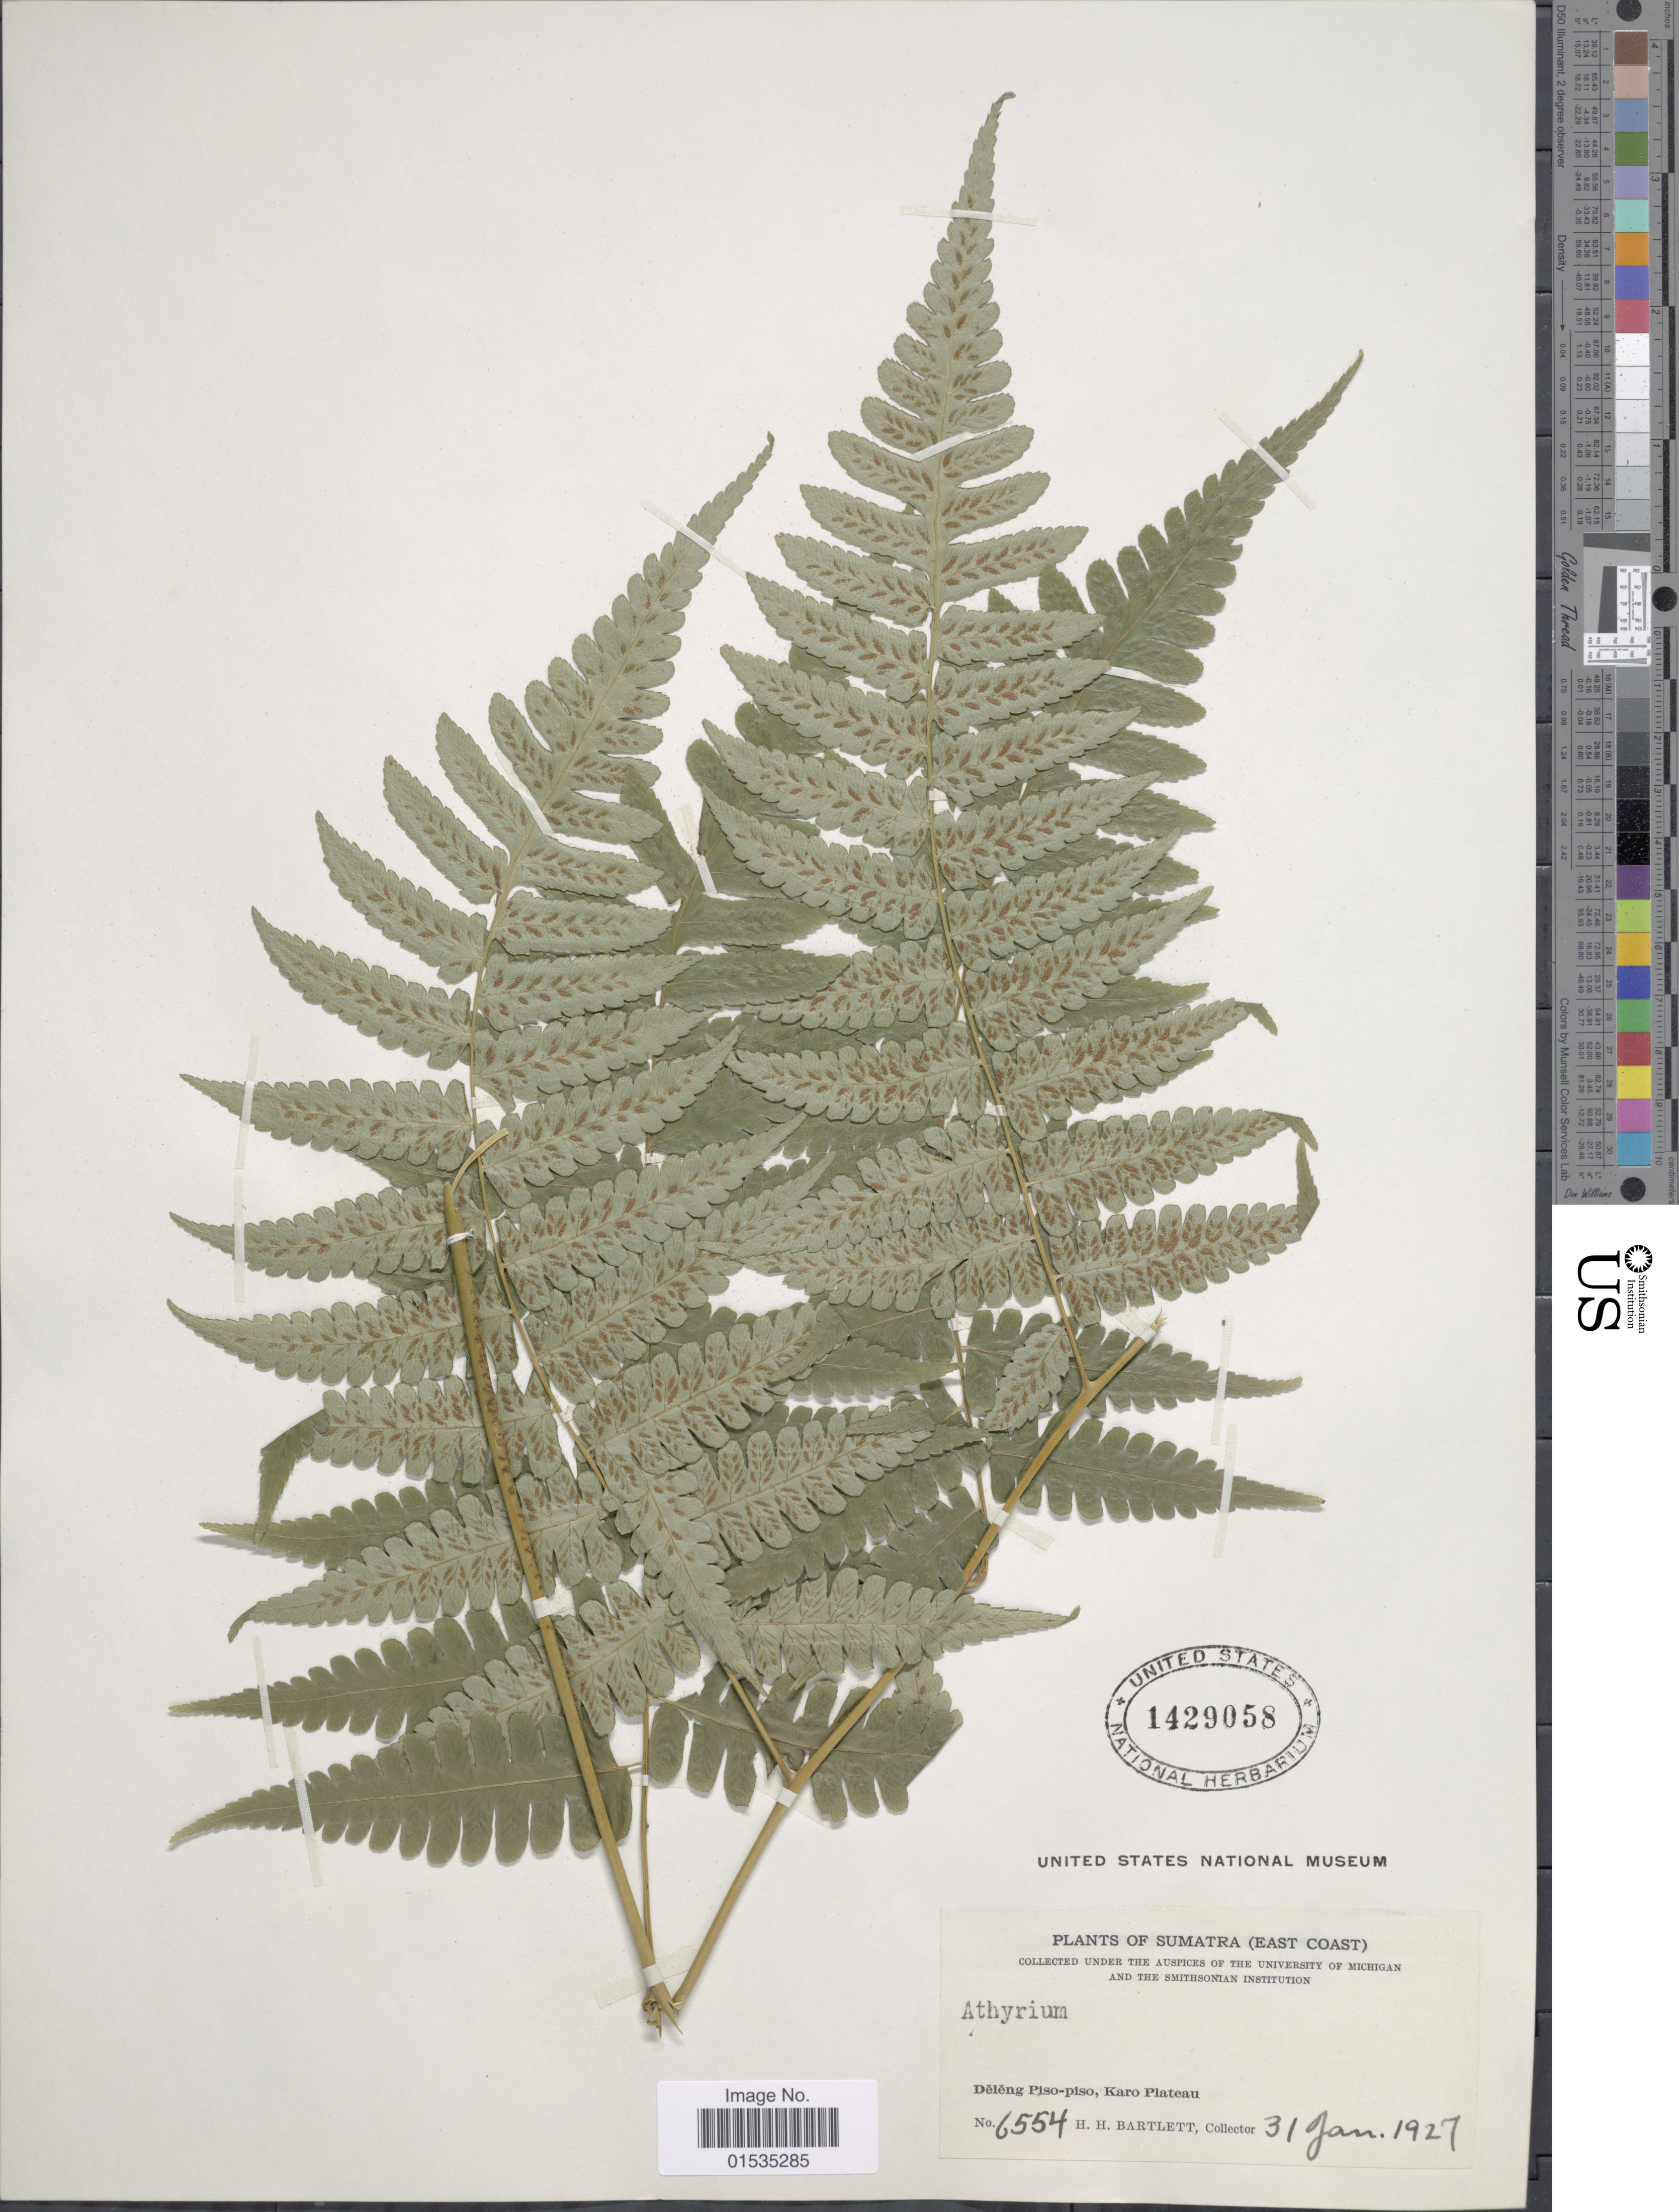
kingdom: Plantae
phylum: Tracheophyta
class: Polypodiopsida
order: Polypodiales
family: Athyriaceae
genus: Diplazium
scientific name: Diplazium sp.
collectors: H. H. Bartlett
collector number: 6554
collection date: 1927-01-31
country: Indonesia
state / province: Sumatra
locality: East Coast, Deleng Piso-piso, Karo Plateau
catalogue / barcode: US 1429058